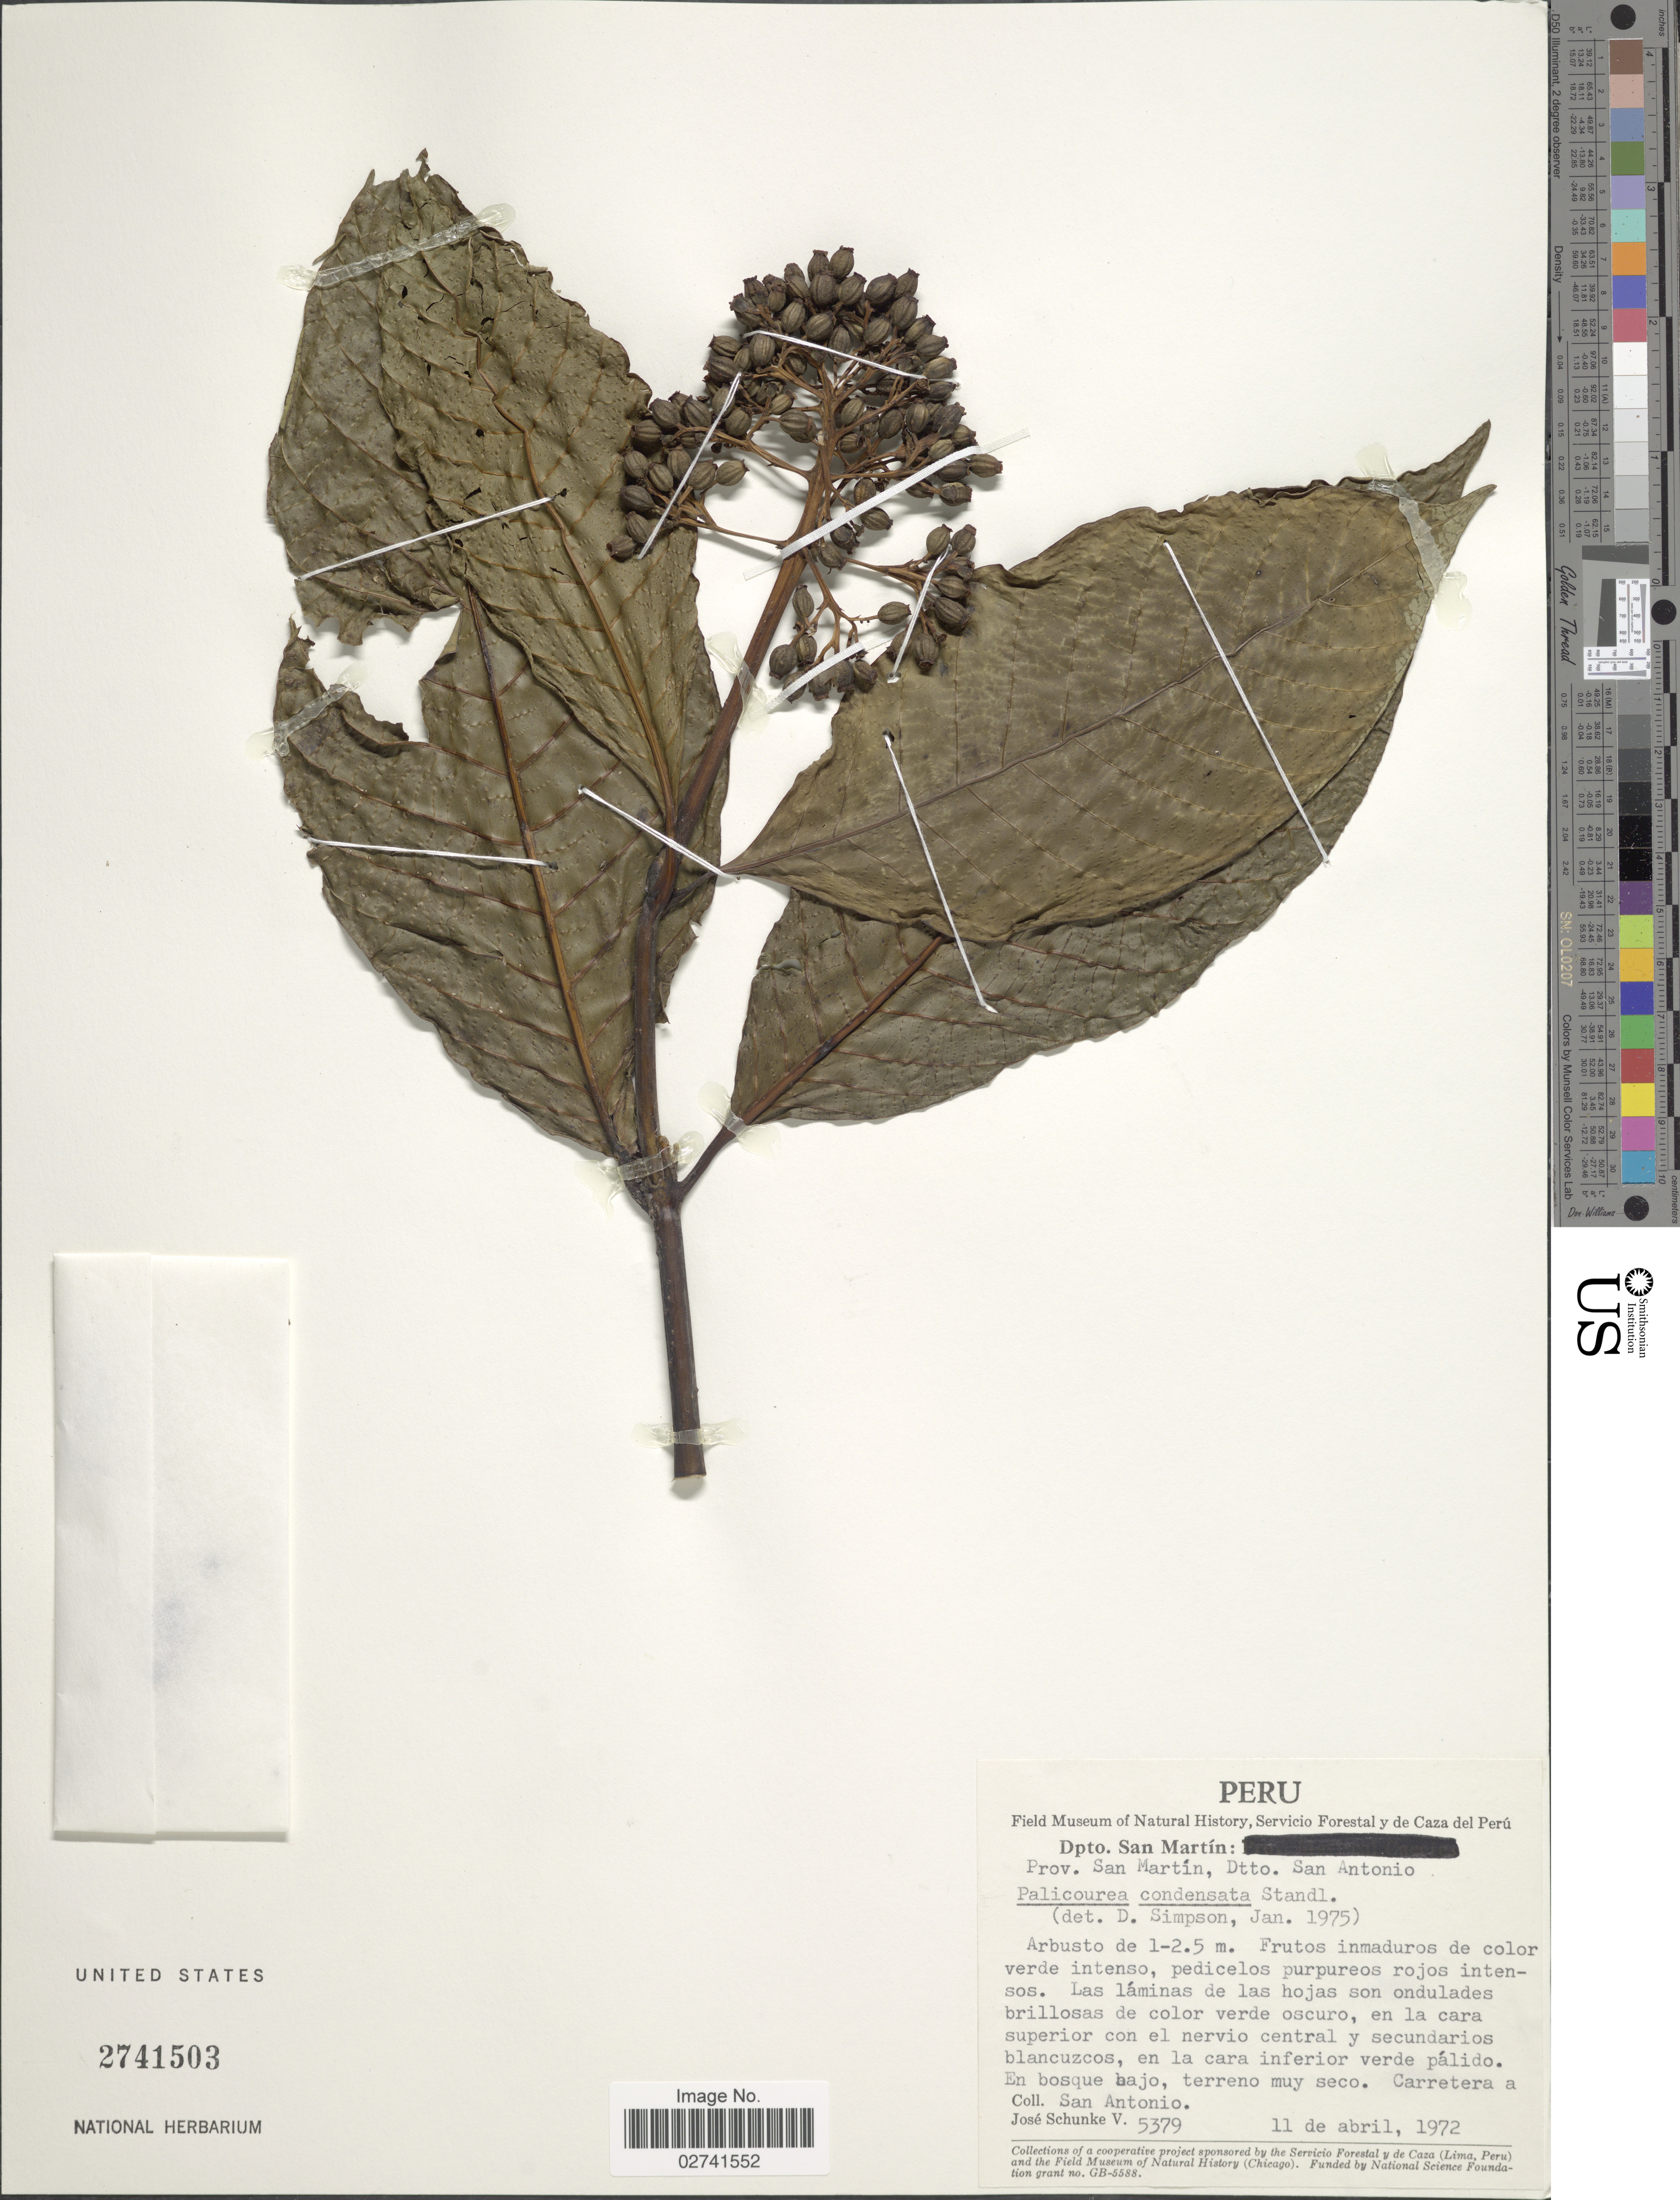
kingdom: Plantae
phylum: Tracheophyta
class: Magnoliopsida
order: Gentianales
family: Rubiaceae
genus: Palicourea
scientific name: Palicourea lasiantha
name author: Krause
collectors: J. Schunke Vigo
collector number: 5379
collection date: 1972-04-11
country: Peru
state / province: San Martín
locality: Dpto. San Martín: Prov. San Martín, Dtto San Antonio. En bosque bajo, terreno muy seco. Carretera a San Antonio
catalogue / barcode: US 2741503